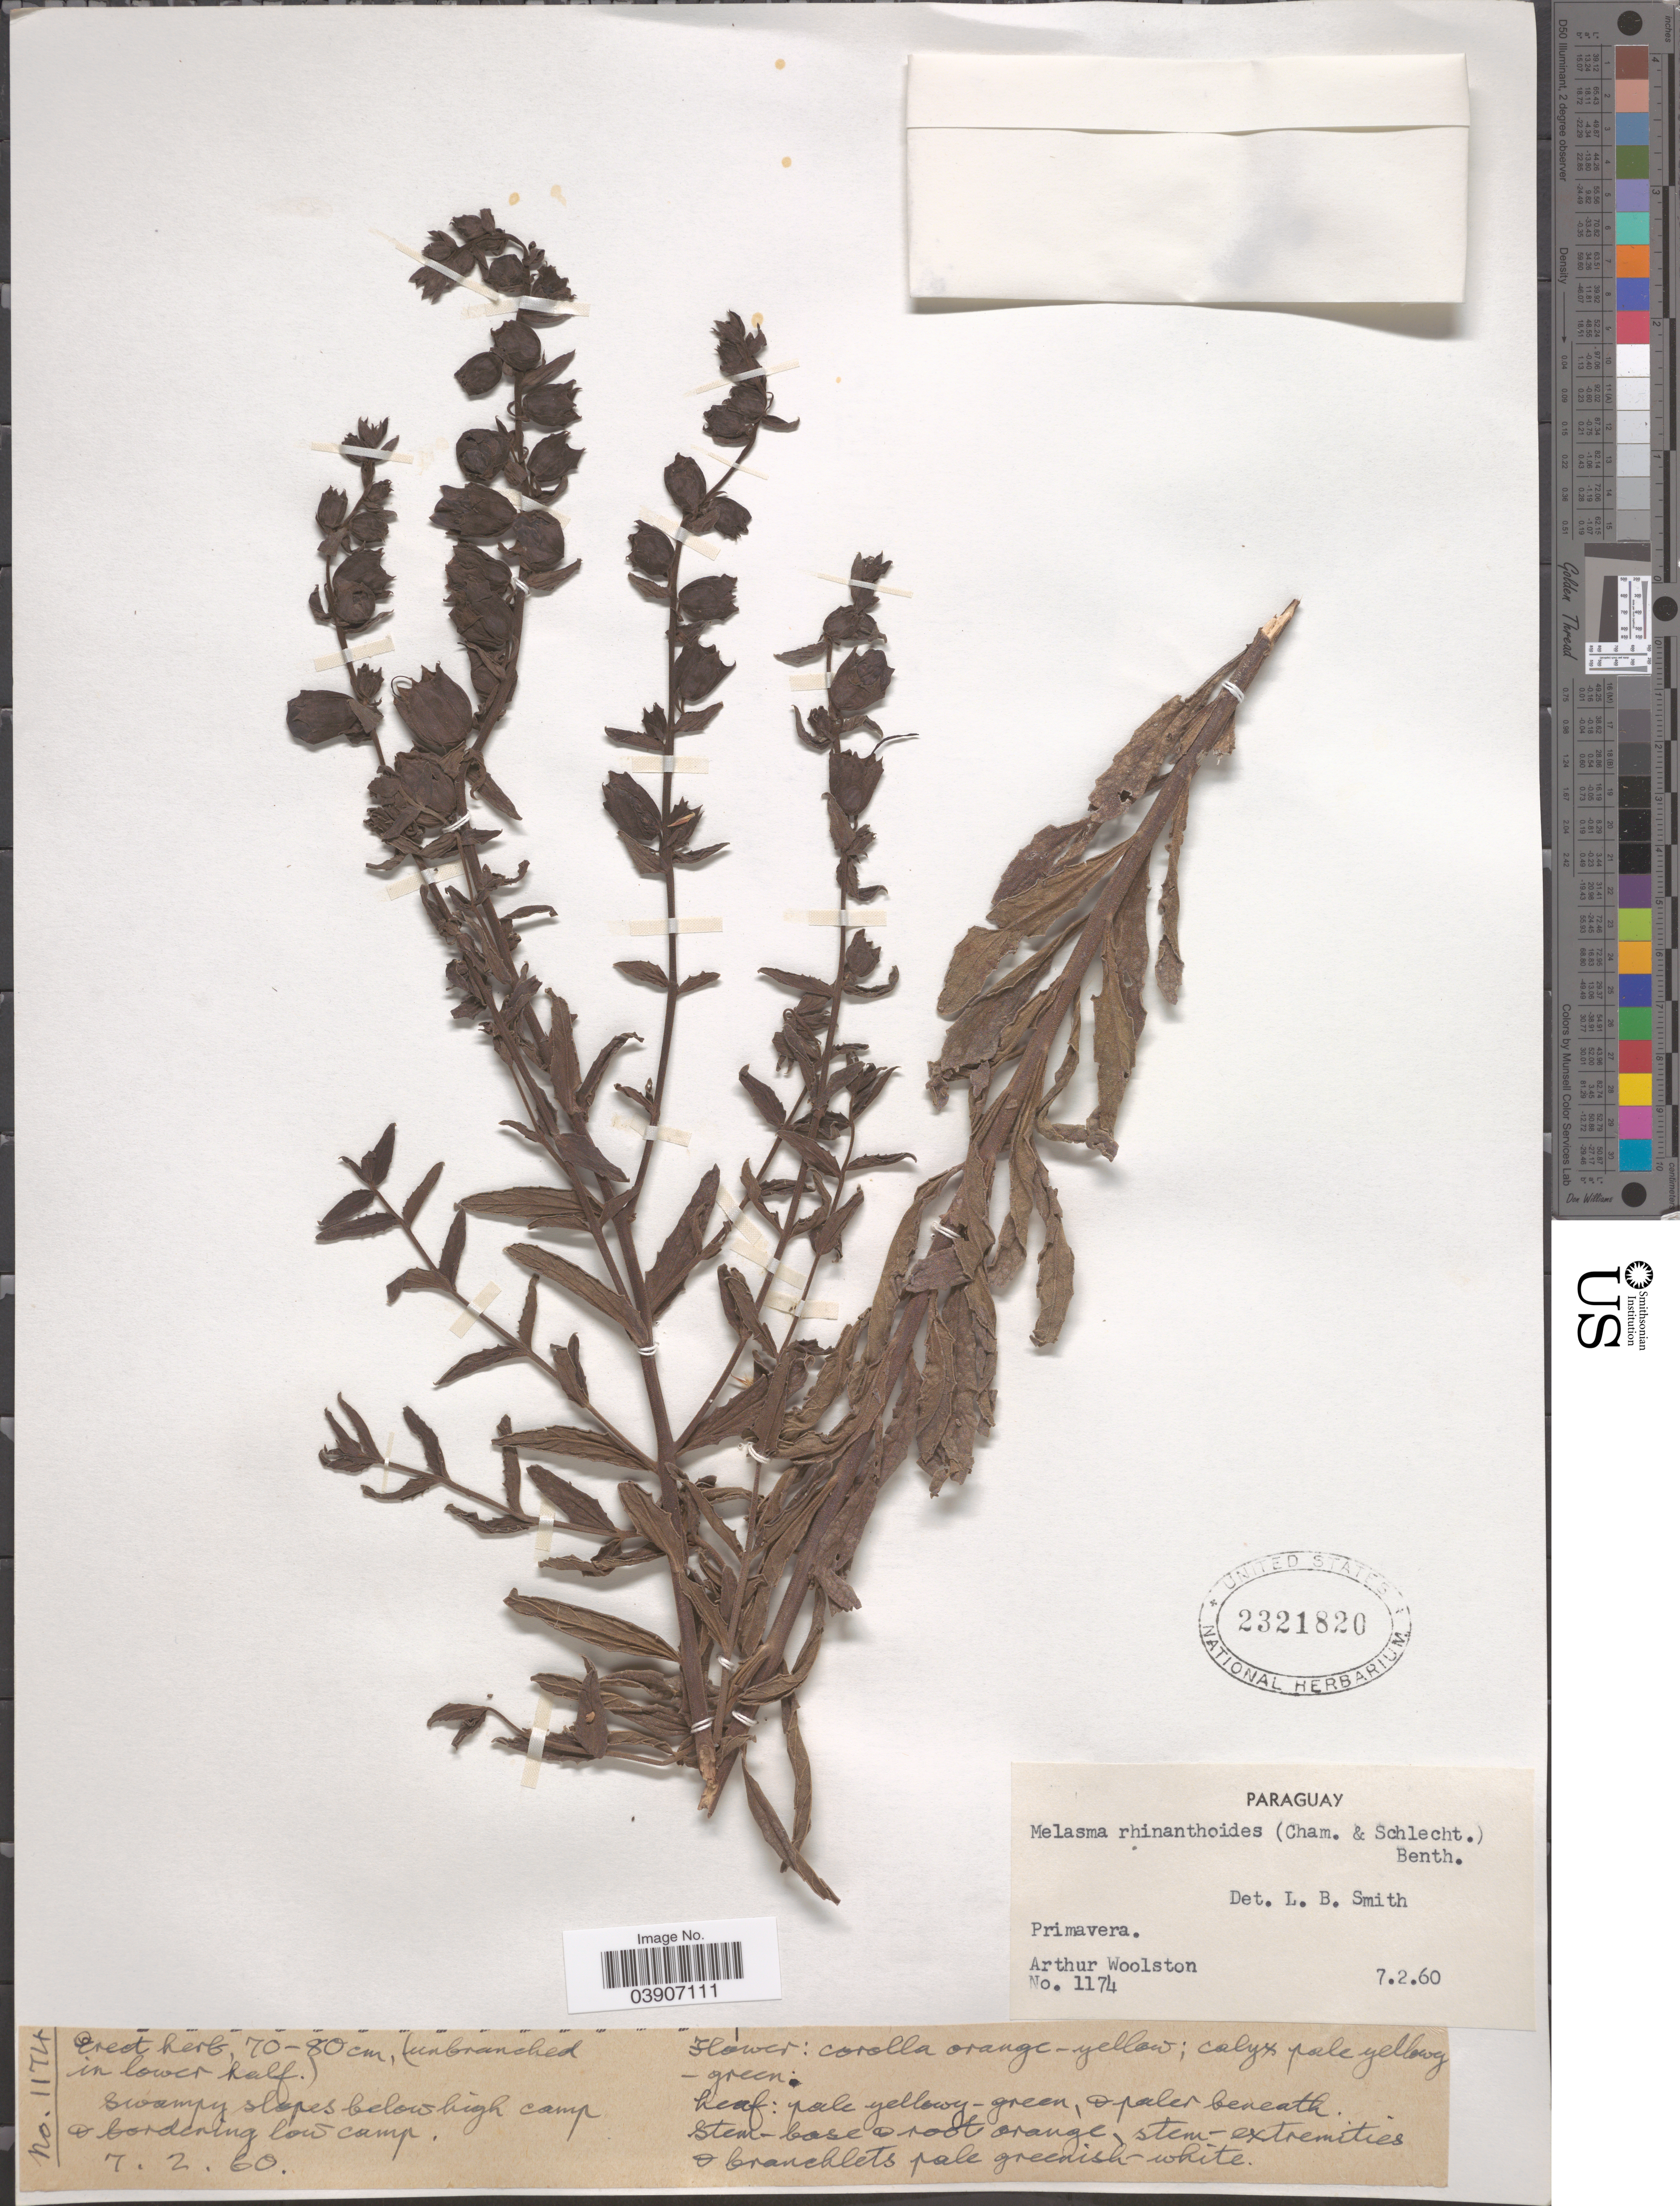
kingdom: Plantae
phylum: Tracheophyta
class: Magnoliopsida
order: Lamiales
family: Orobanchaceae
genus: Melasma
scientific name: Melasma rhinanthoides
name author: (Cham. & Schltdl.) Benth.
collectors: A. L. Woolston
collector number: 1174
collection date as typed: Transcribed d/m/y: 7/2/60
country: Paraguay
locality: Primavera.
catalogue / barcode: US 2321820